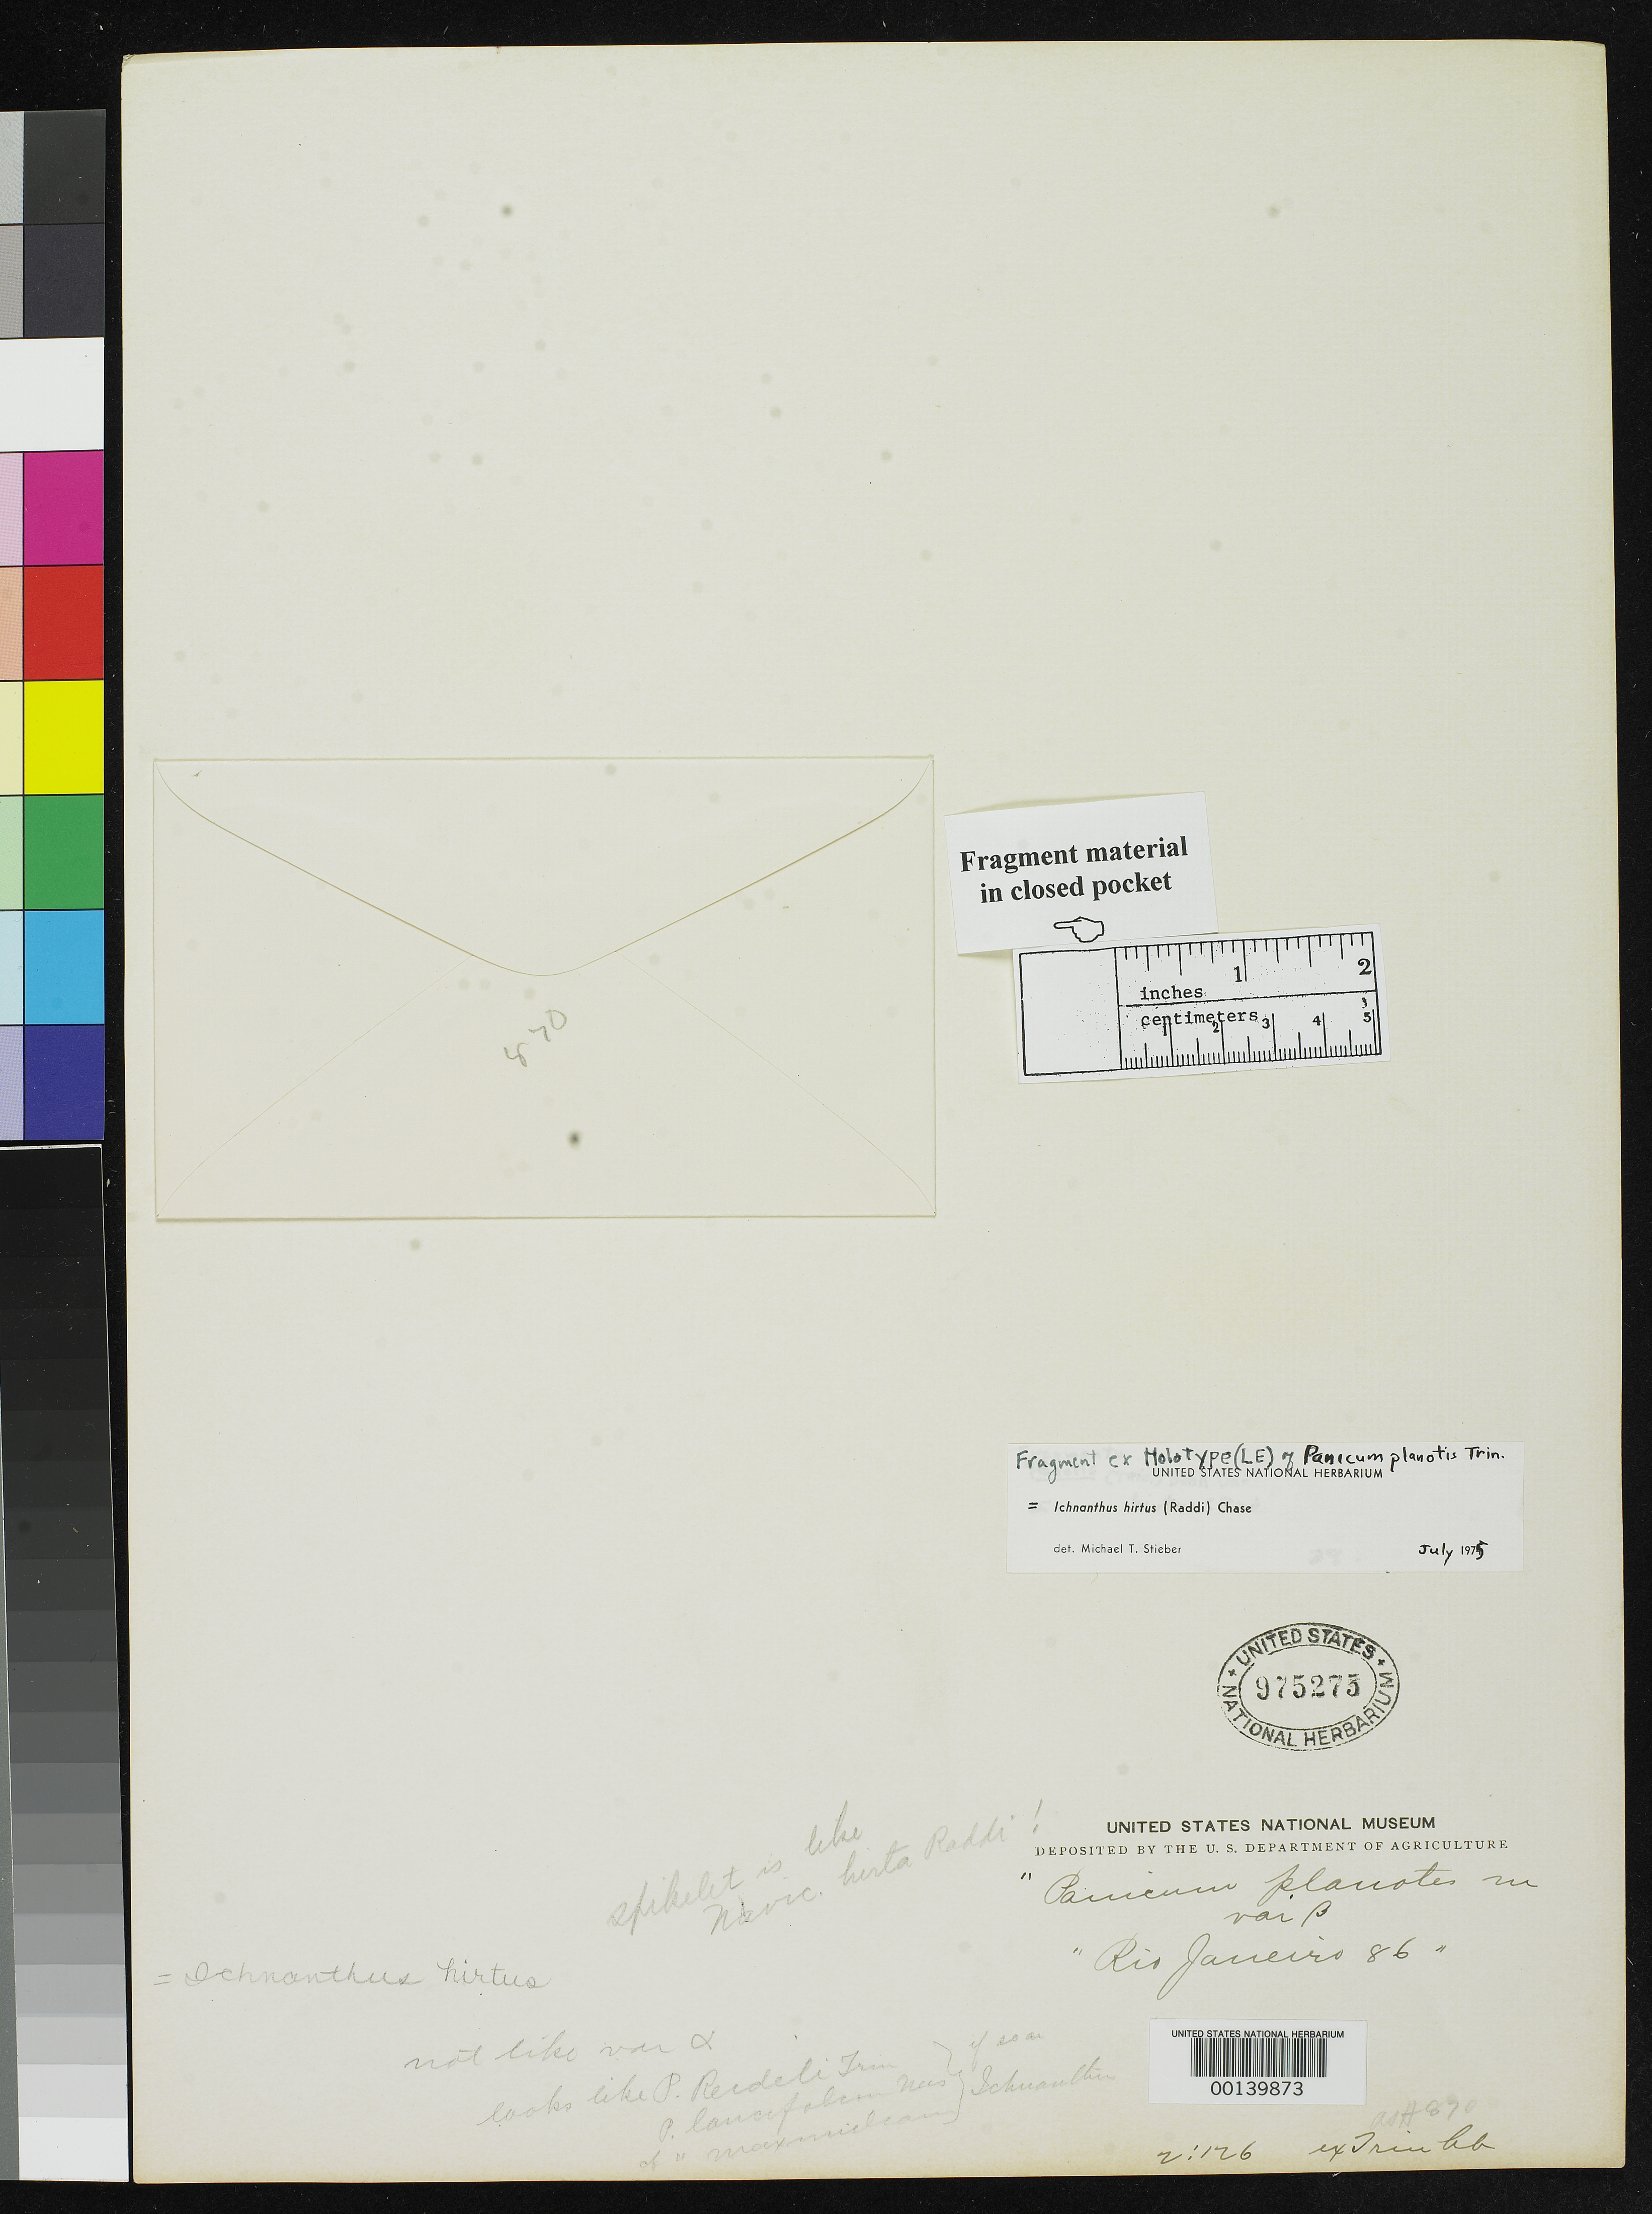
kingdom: Plantae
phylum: Tracheophyta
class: Liliopsida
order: Poales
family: Poaceae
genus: Panicum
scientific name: Panicum planotis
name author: Trin.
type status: Type Fragment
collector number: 86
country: Brazil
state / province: Rio de Janeiro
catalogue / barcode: US 975275